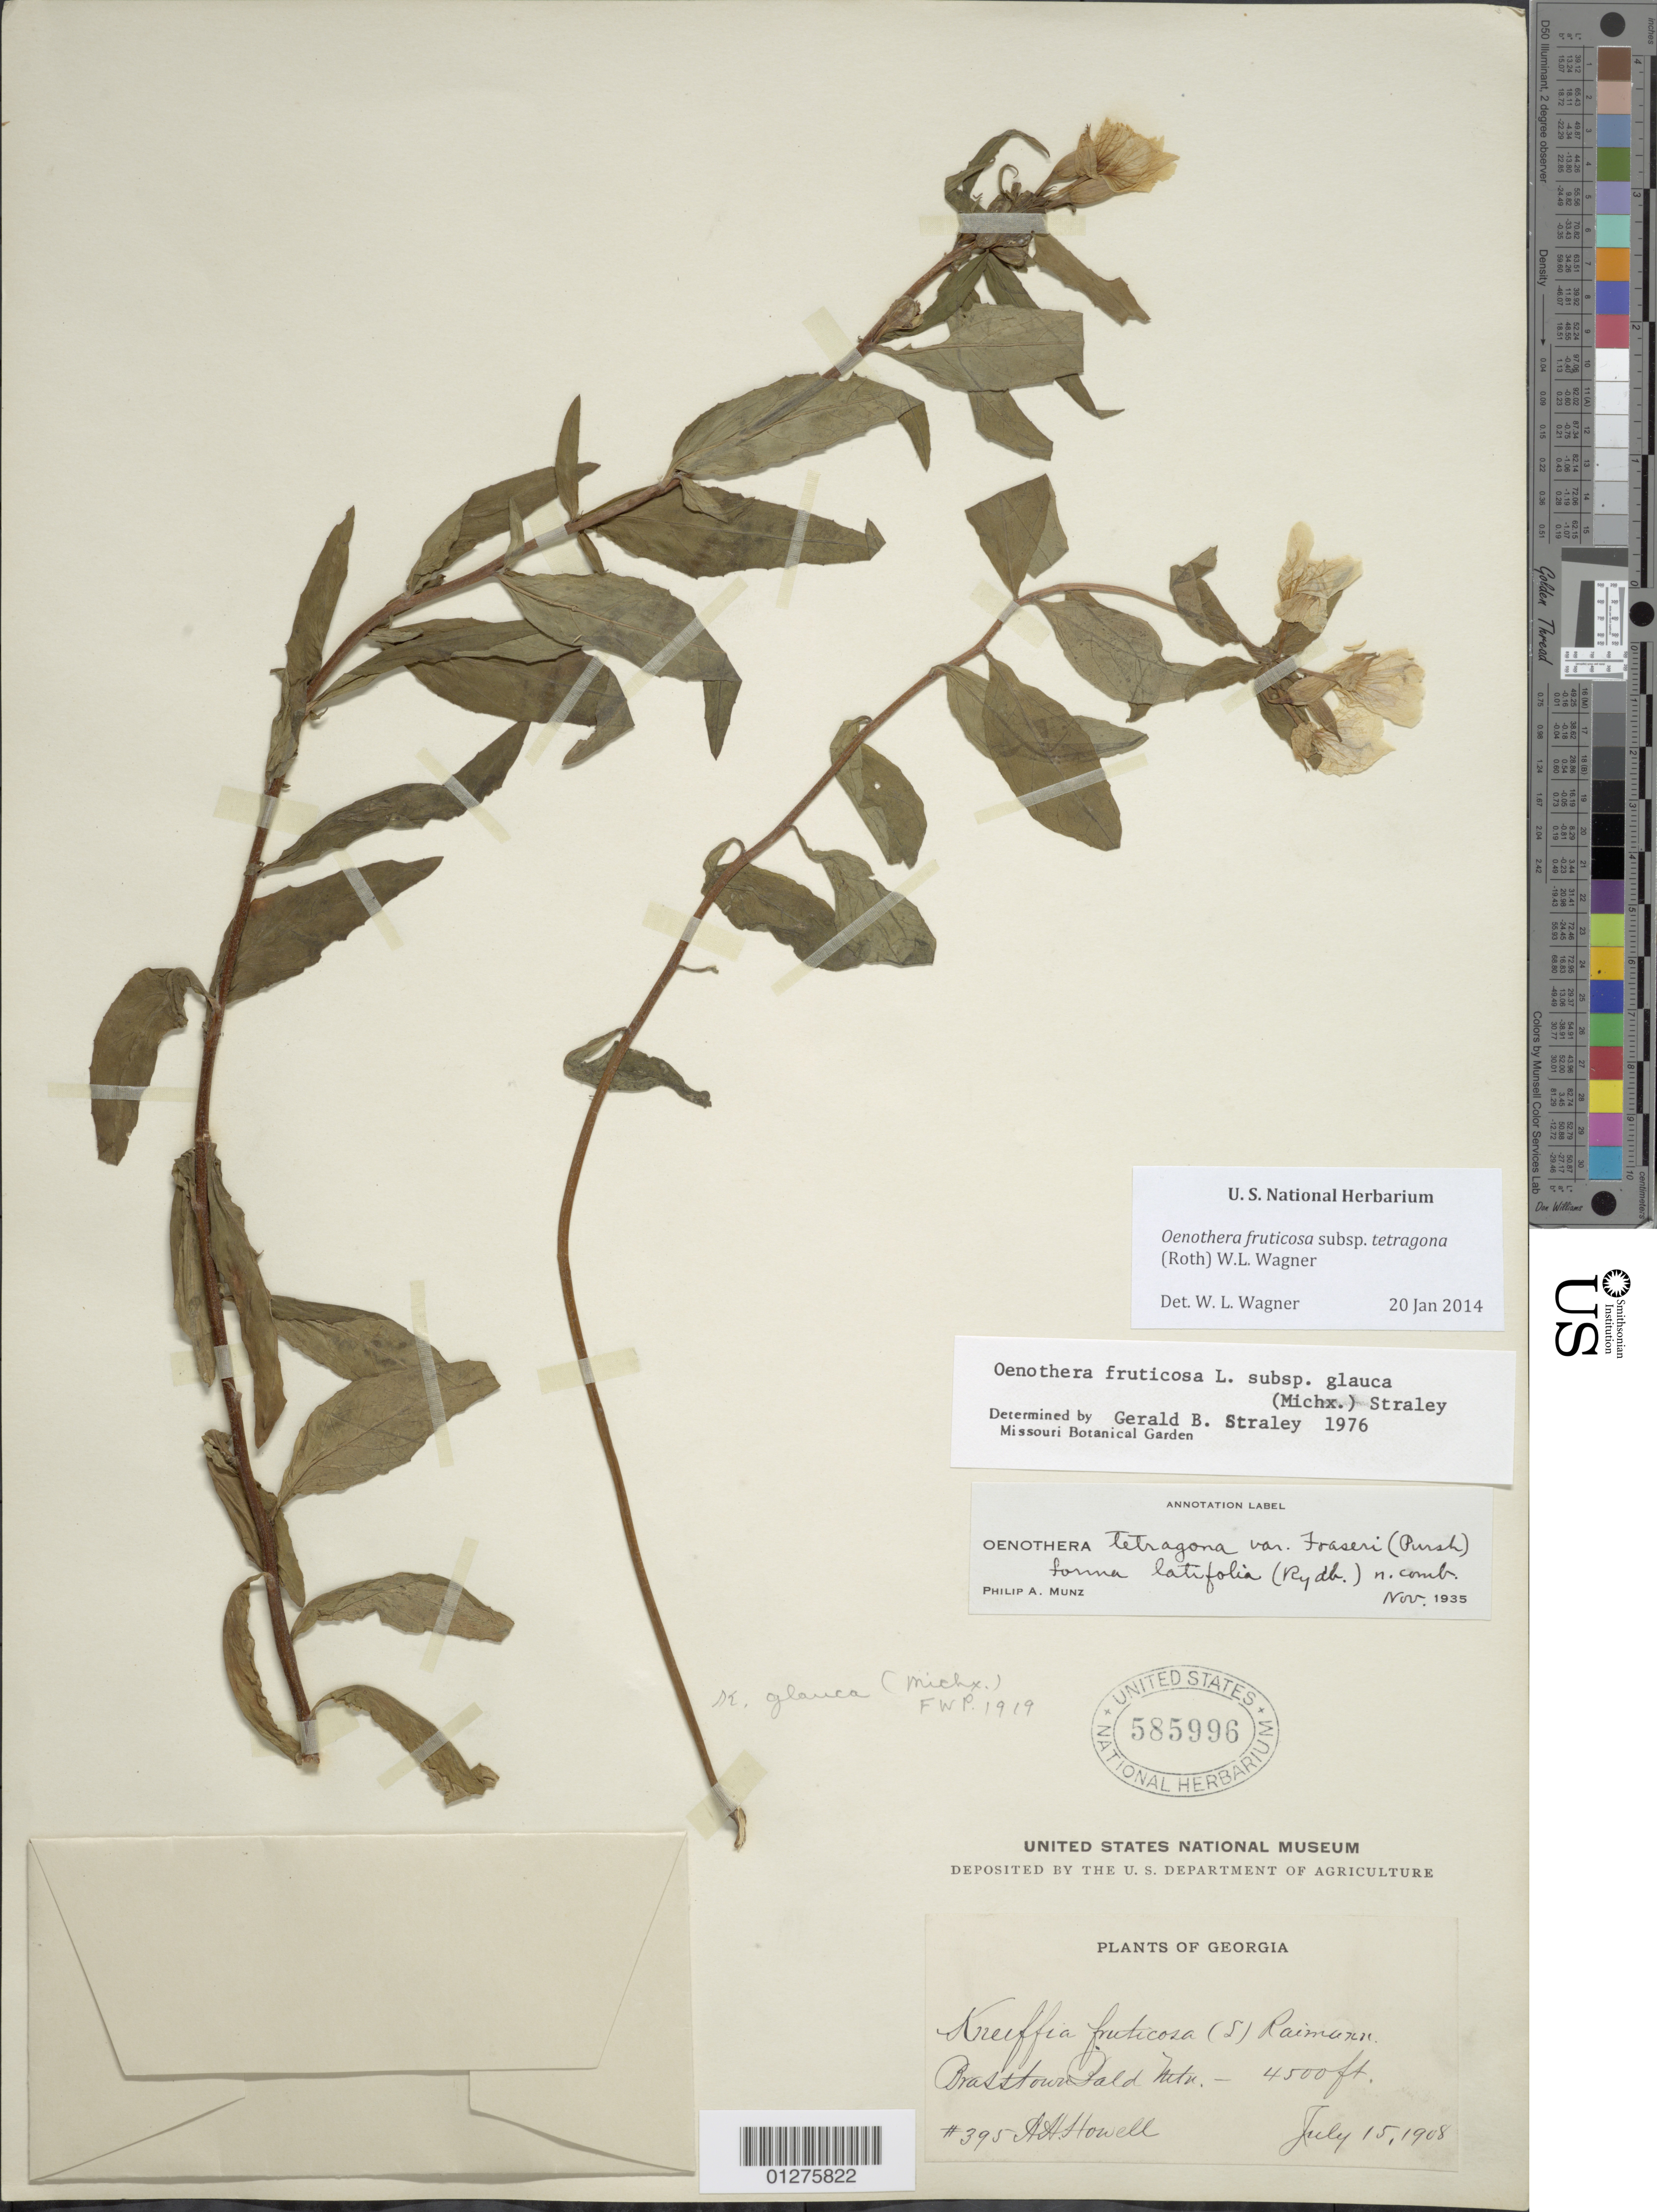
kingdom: Plantae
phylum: Tracheophyta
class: Magnoliopsida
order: Myrtales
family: Onagraceae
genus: Oenothera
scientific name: Oenothera fruticosa subsp. tetragona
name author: (Roth) W.L. Wagner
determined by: Wagner, W. L., (BOT), Smithsonian Institution - National Museum of Natural History (UNITED STATES)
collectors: A. H. Howell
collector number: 395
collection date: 1908-07-15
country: United States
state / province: Georgia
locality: Brasstown Bald Mt.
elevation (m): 1372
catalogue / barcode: US 585996